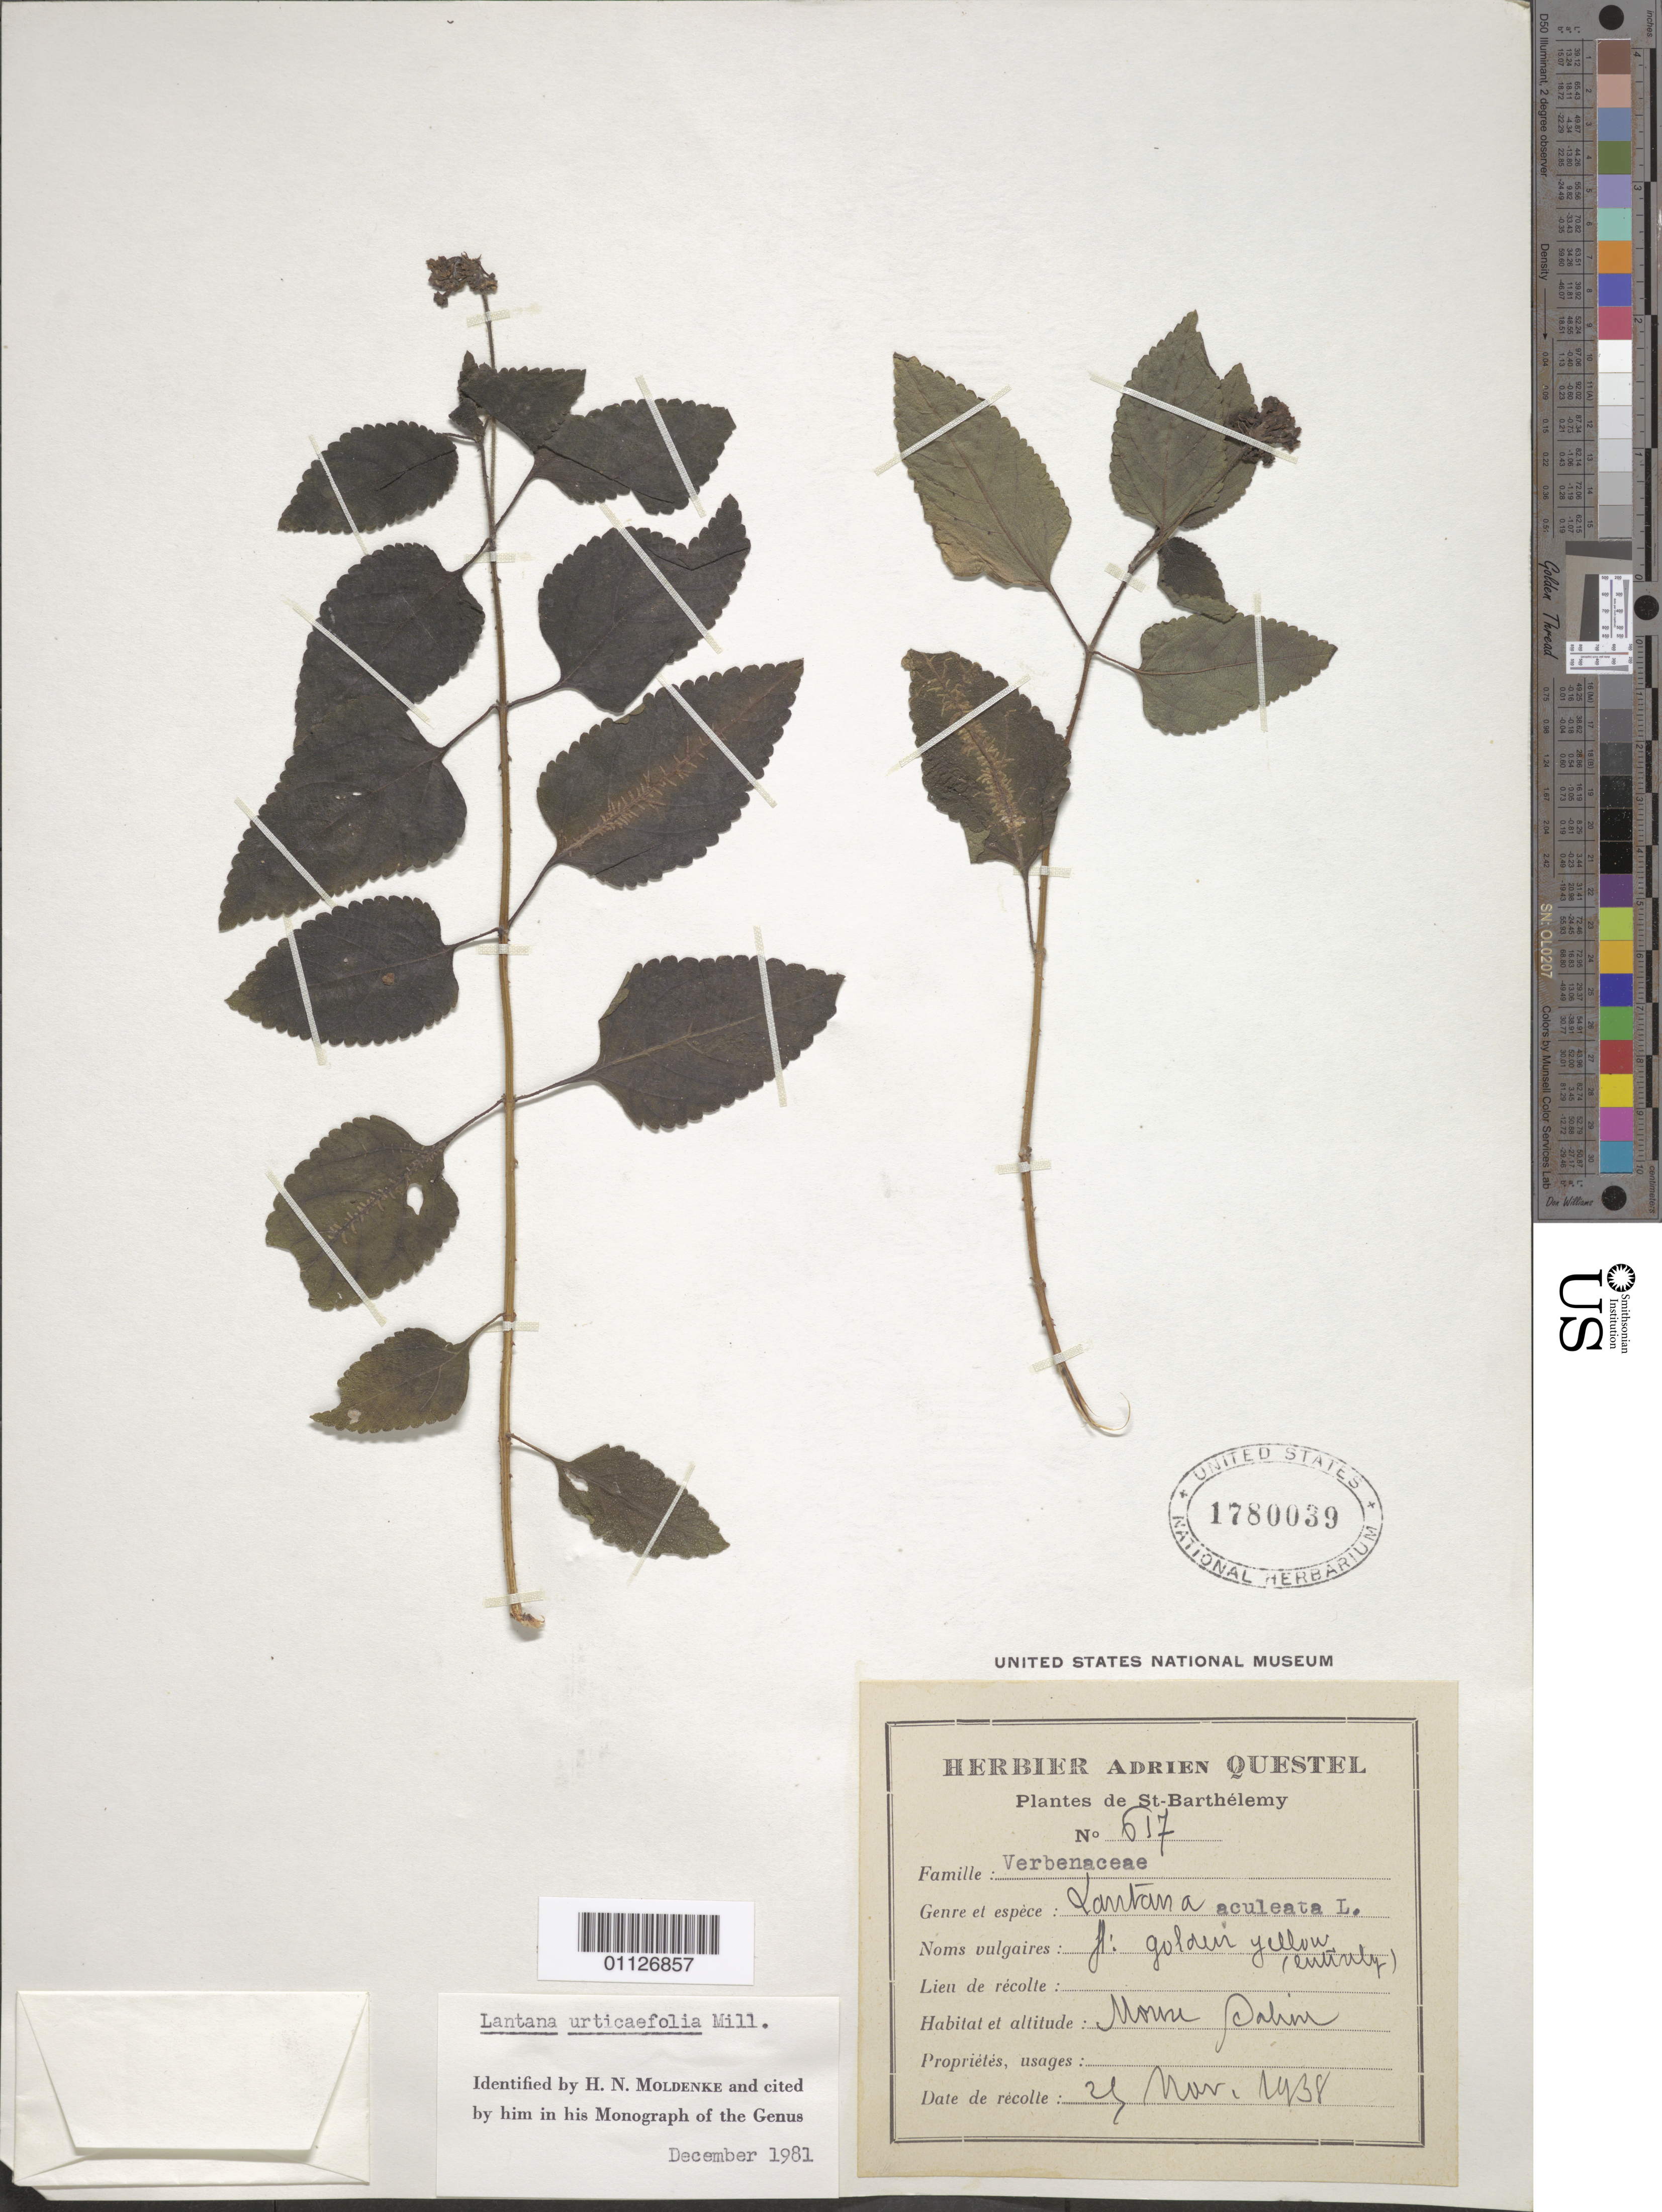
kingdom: Plantae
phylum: Tracheophyta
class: Magnoliopsida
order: Lamiales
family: Verbenaceae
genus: Lantana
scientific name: Lantana urticifolia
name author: Mill.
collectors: A. Questel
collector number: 617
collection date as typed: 19 Mar 1938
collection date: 1938-03-19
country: Saint Barthélemy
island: St. Barthélemy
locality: Morne Saline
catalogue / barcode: US 1780039